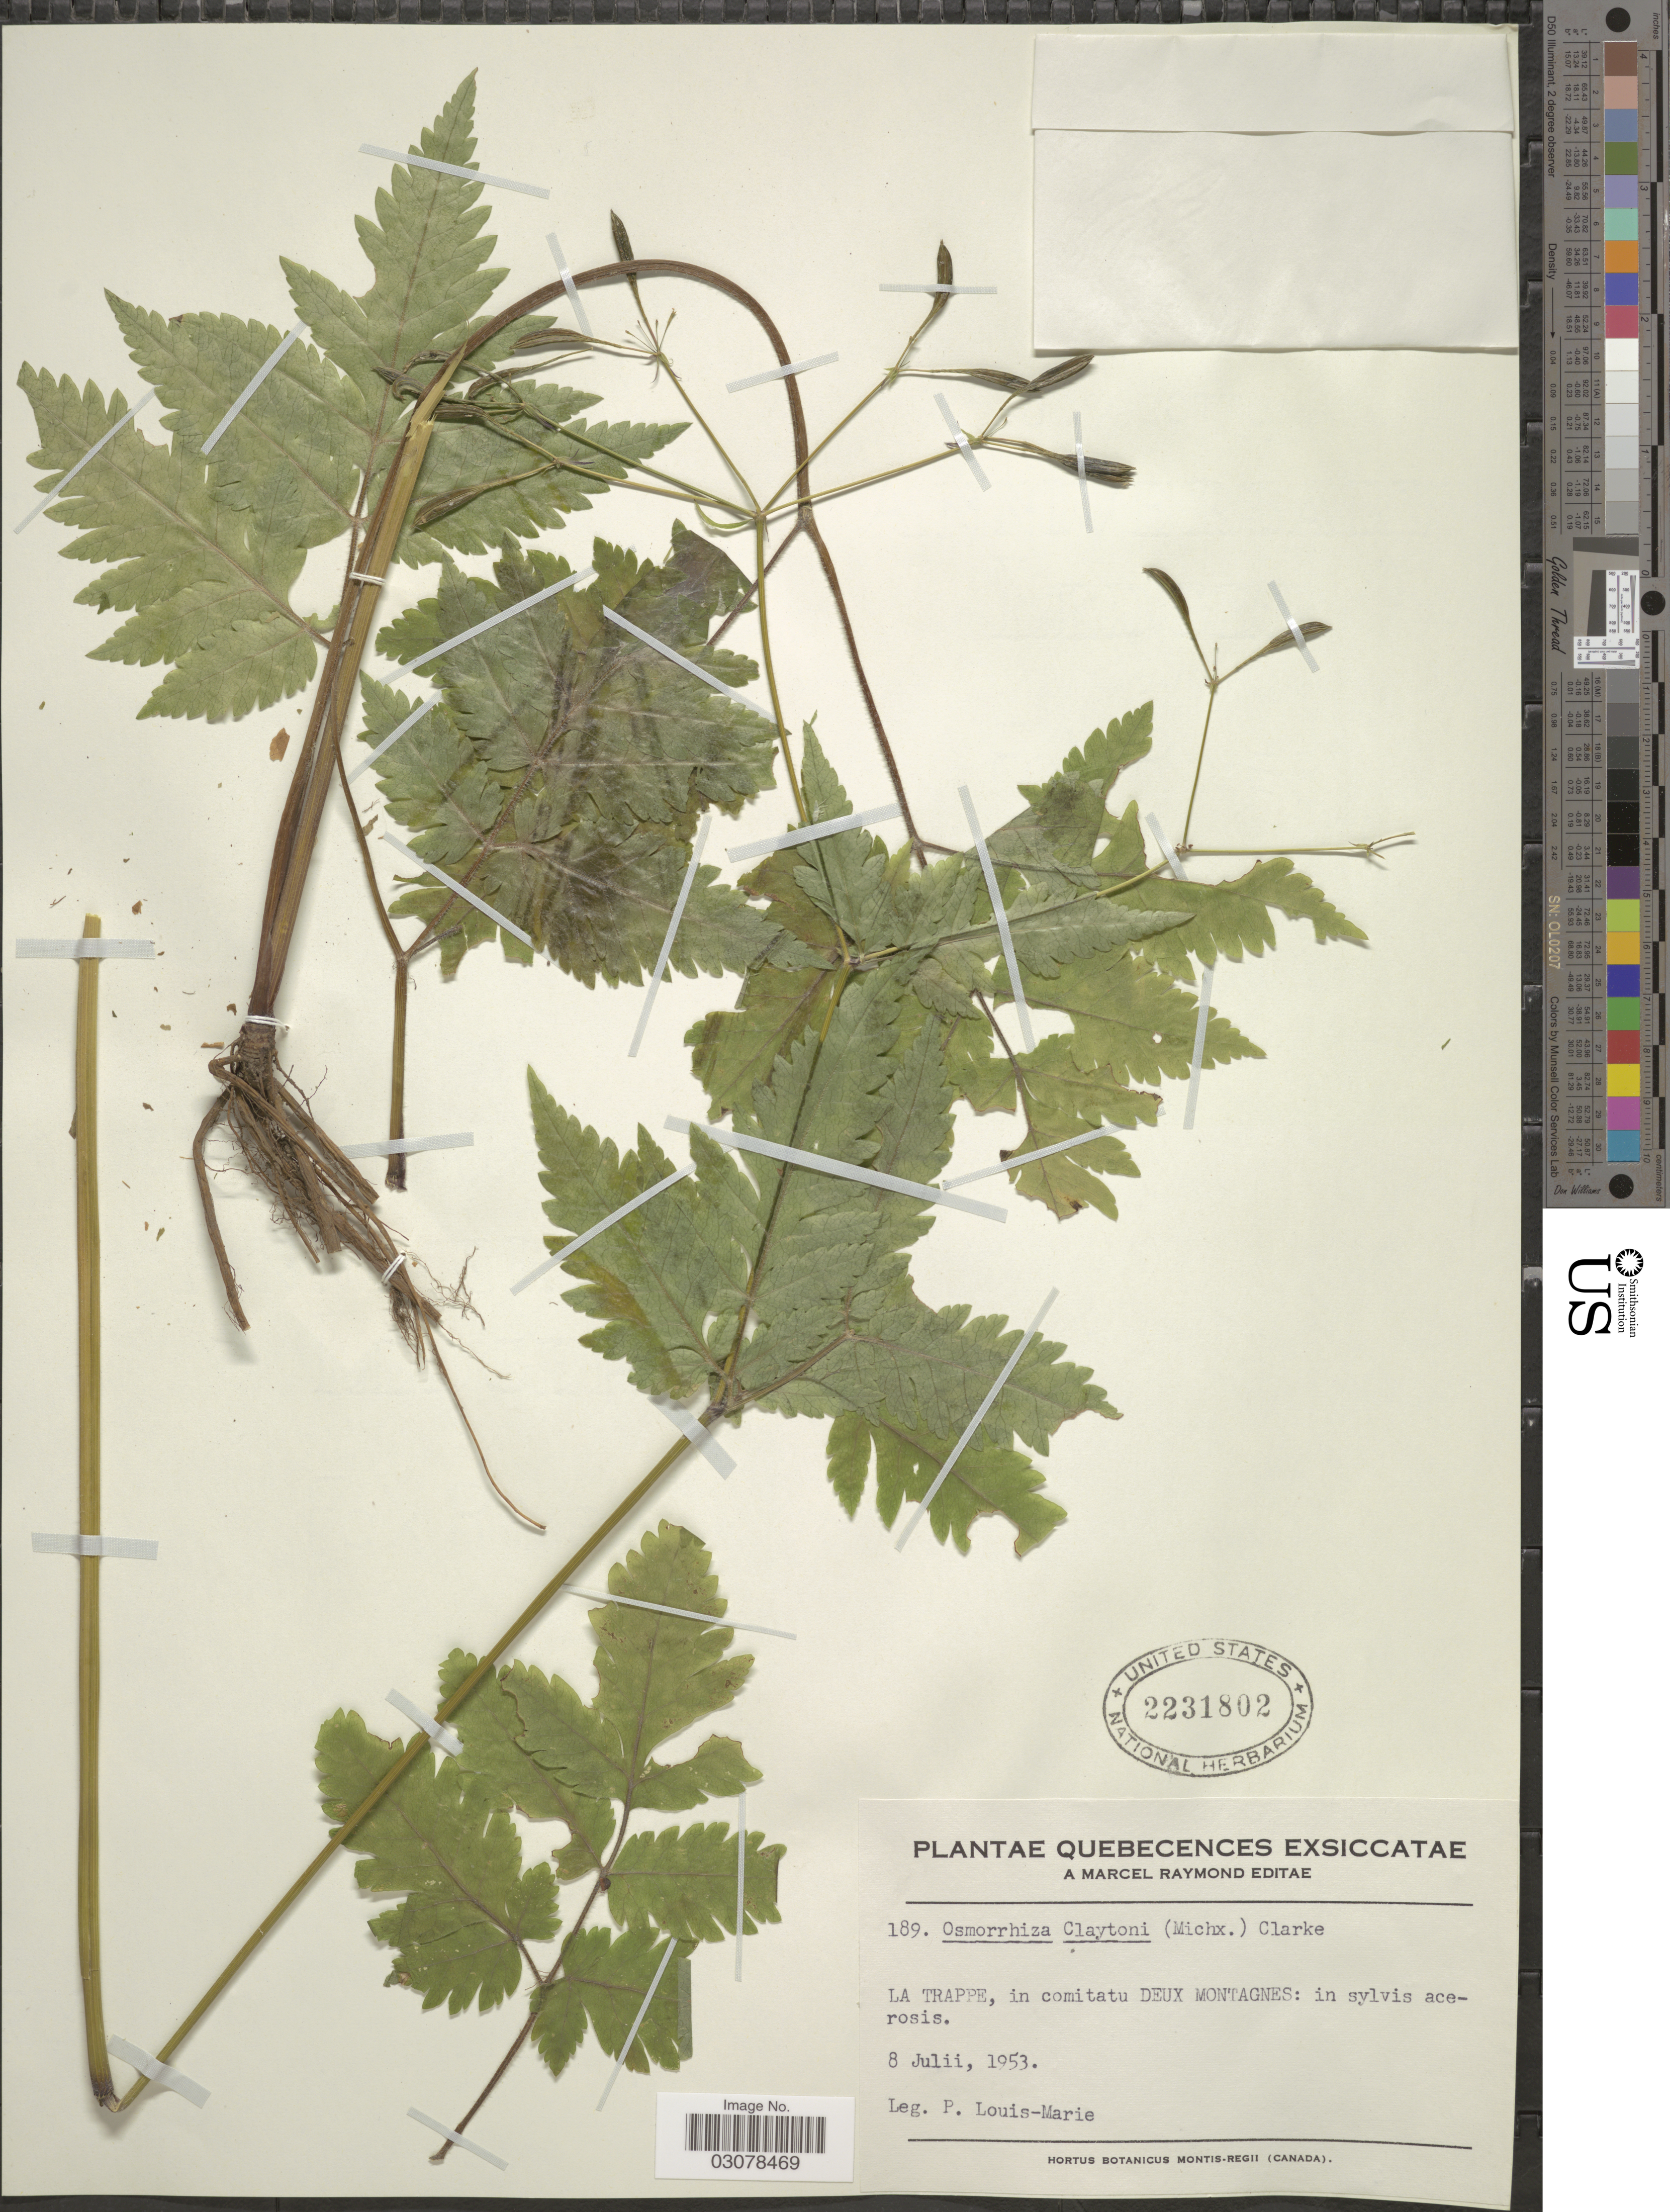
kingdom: Plantae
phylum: Tracheophyta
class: Magnoliopsida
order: Apiales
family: Apiaceae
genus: Osmorhiza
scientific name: Osmorhiza claytonii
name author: (Michx.) C.B. Clarke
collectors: L.-M. LaLonde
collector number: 189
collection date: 1953-07-08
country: Canada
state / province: Quebec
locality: La Trappe, in comitatu Deux Montagnes: in sylvis acerosis.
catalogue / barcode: US 2231802